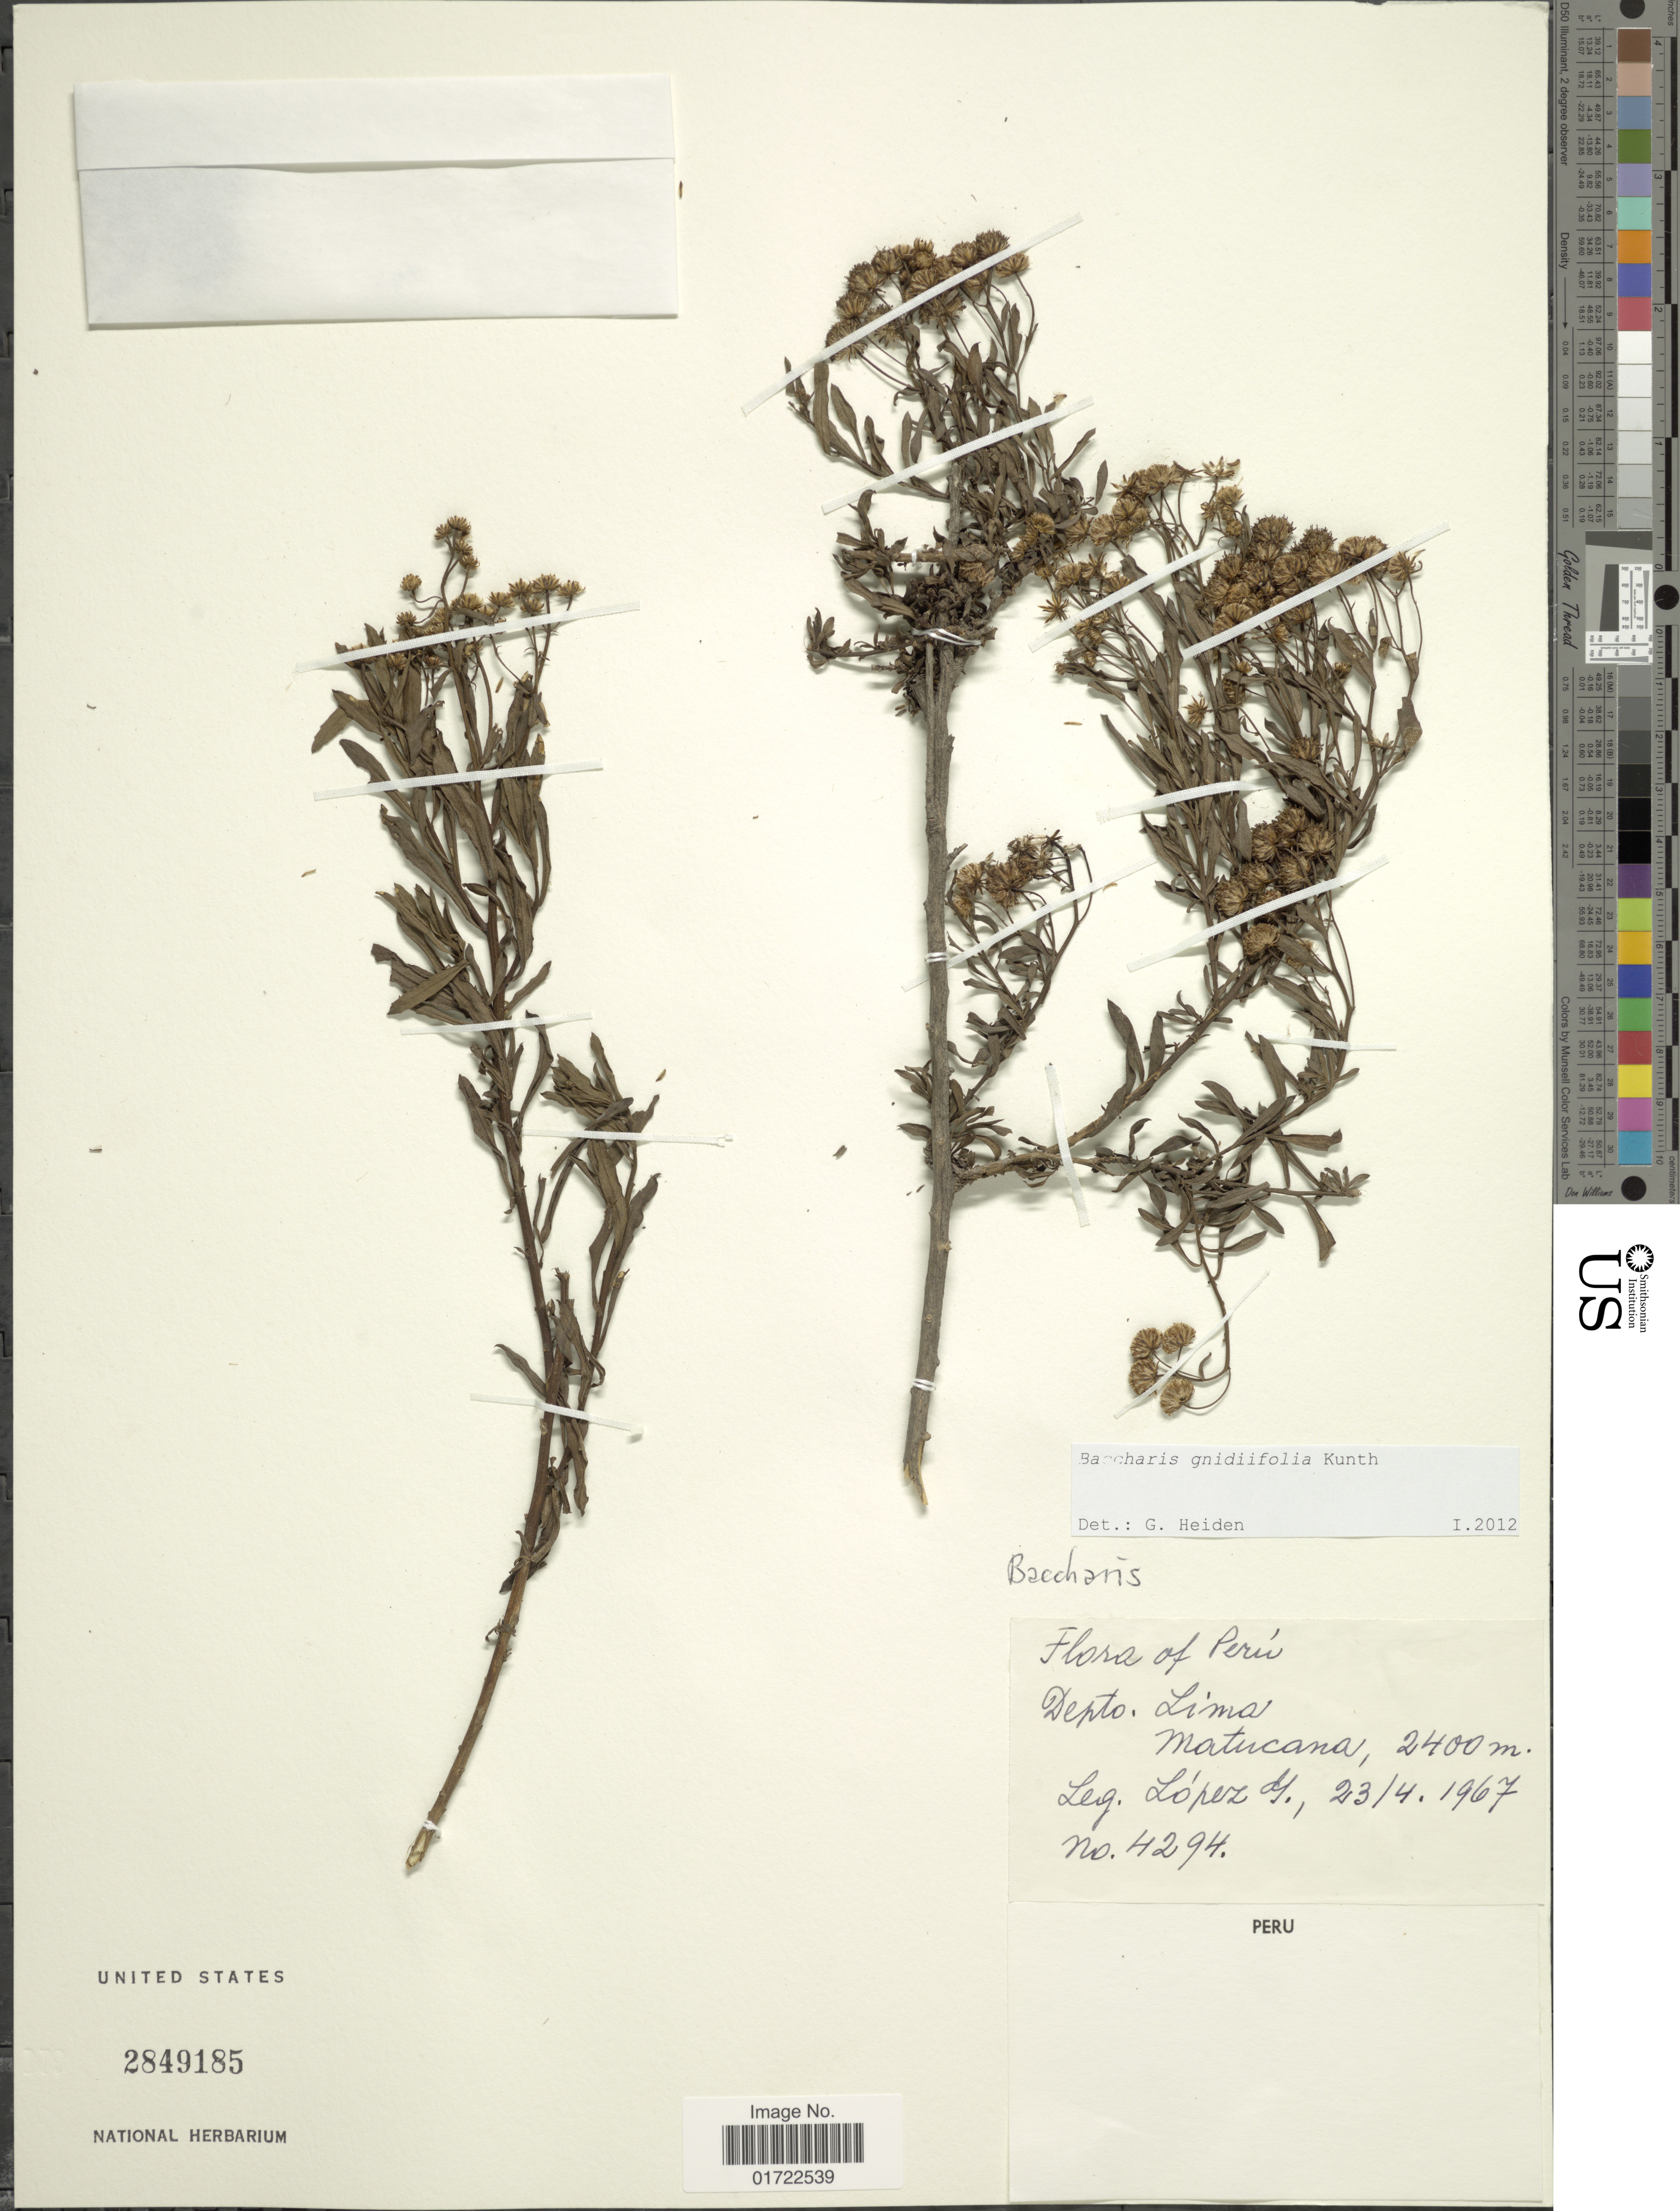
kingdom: Plantae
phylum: Tracheophyta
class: Magnoliopsida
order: Asterales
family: Asteraceae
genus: Baccharis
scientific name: Baccharis gnidiifolia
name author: Kunth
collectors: J. López G.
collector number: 4294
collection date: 1967-04-23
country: Peru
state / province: Lima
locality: Matucana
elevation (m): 2400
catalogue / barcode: US 2849185